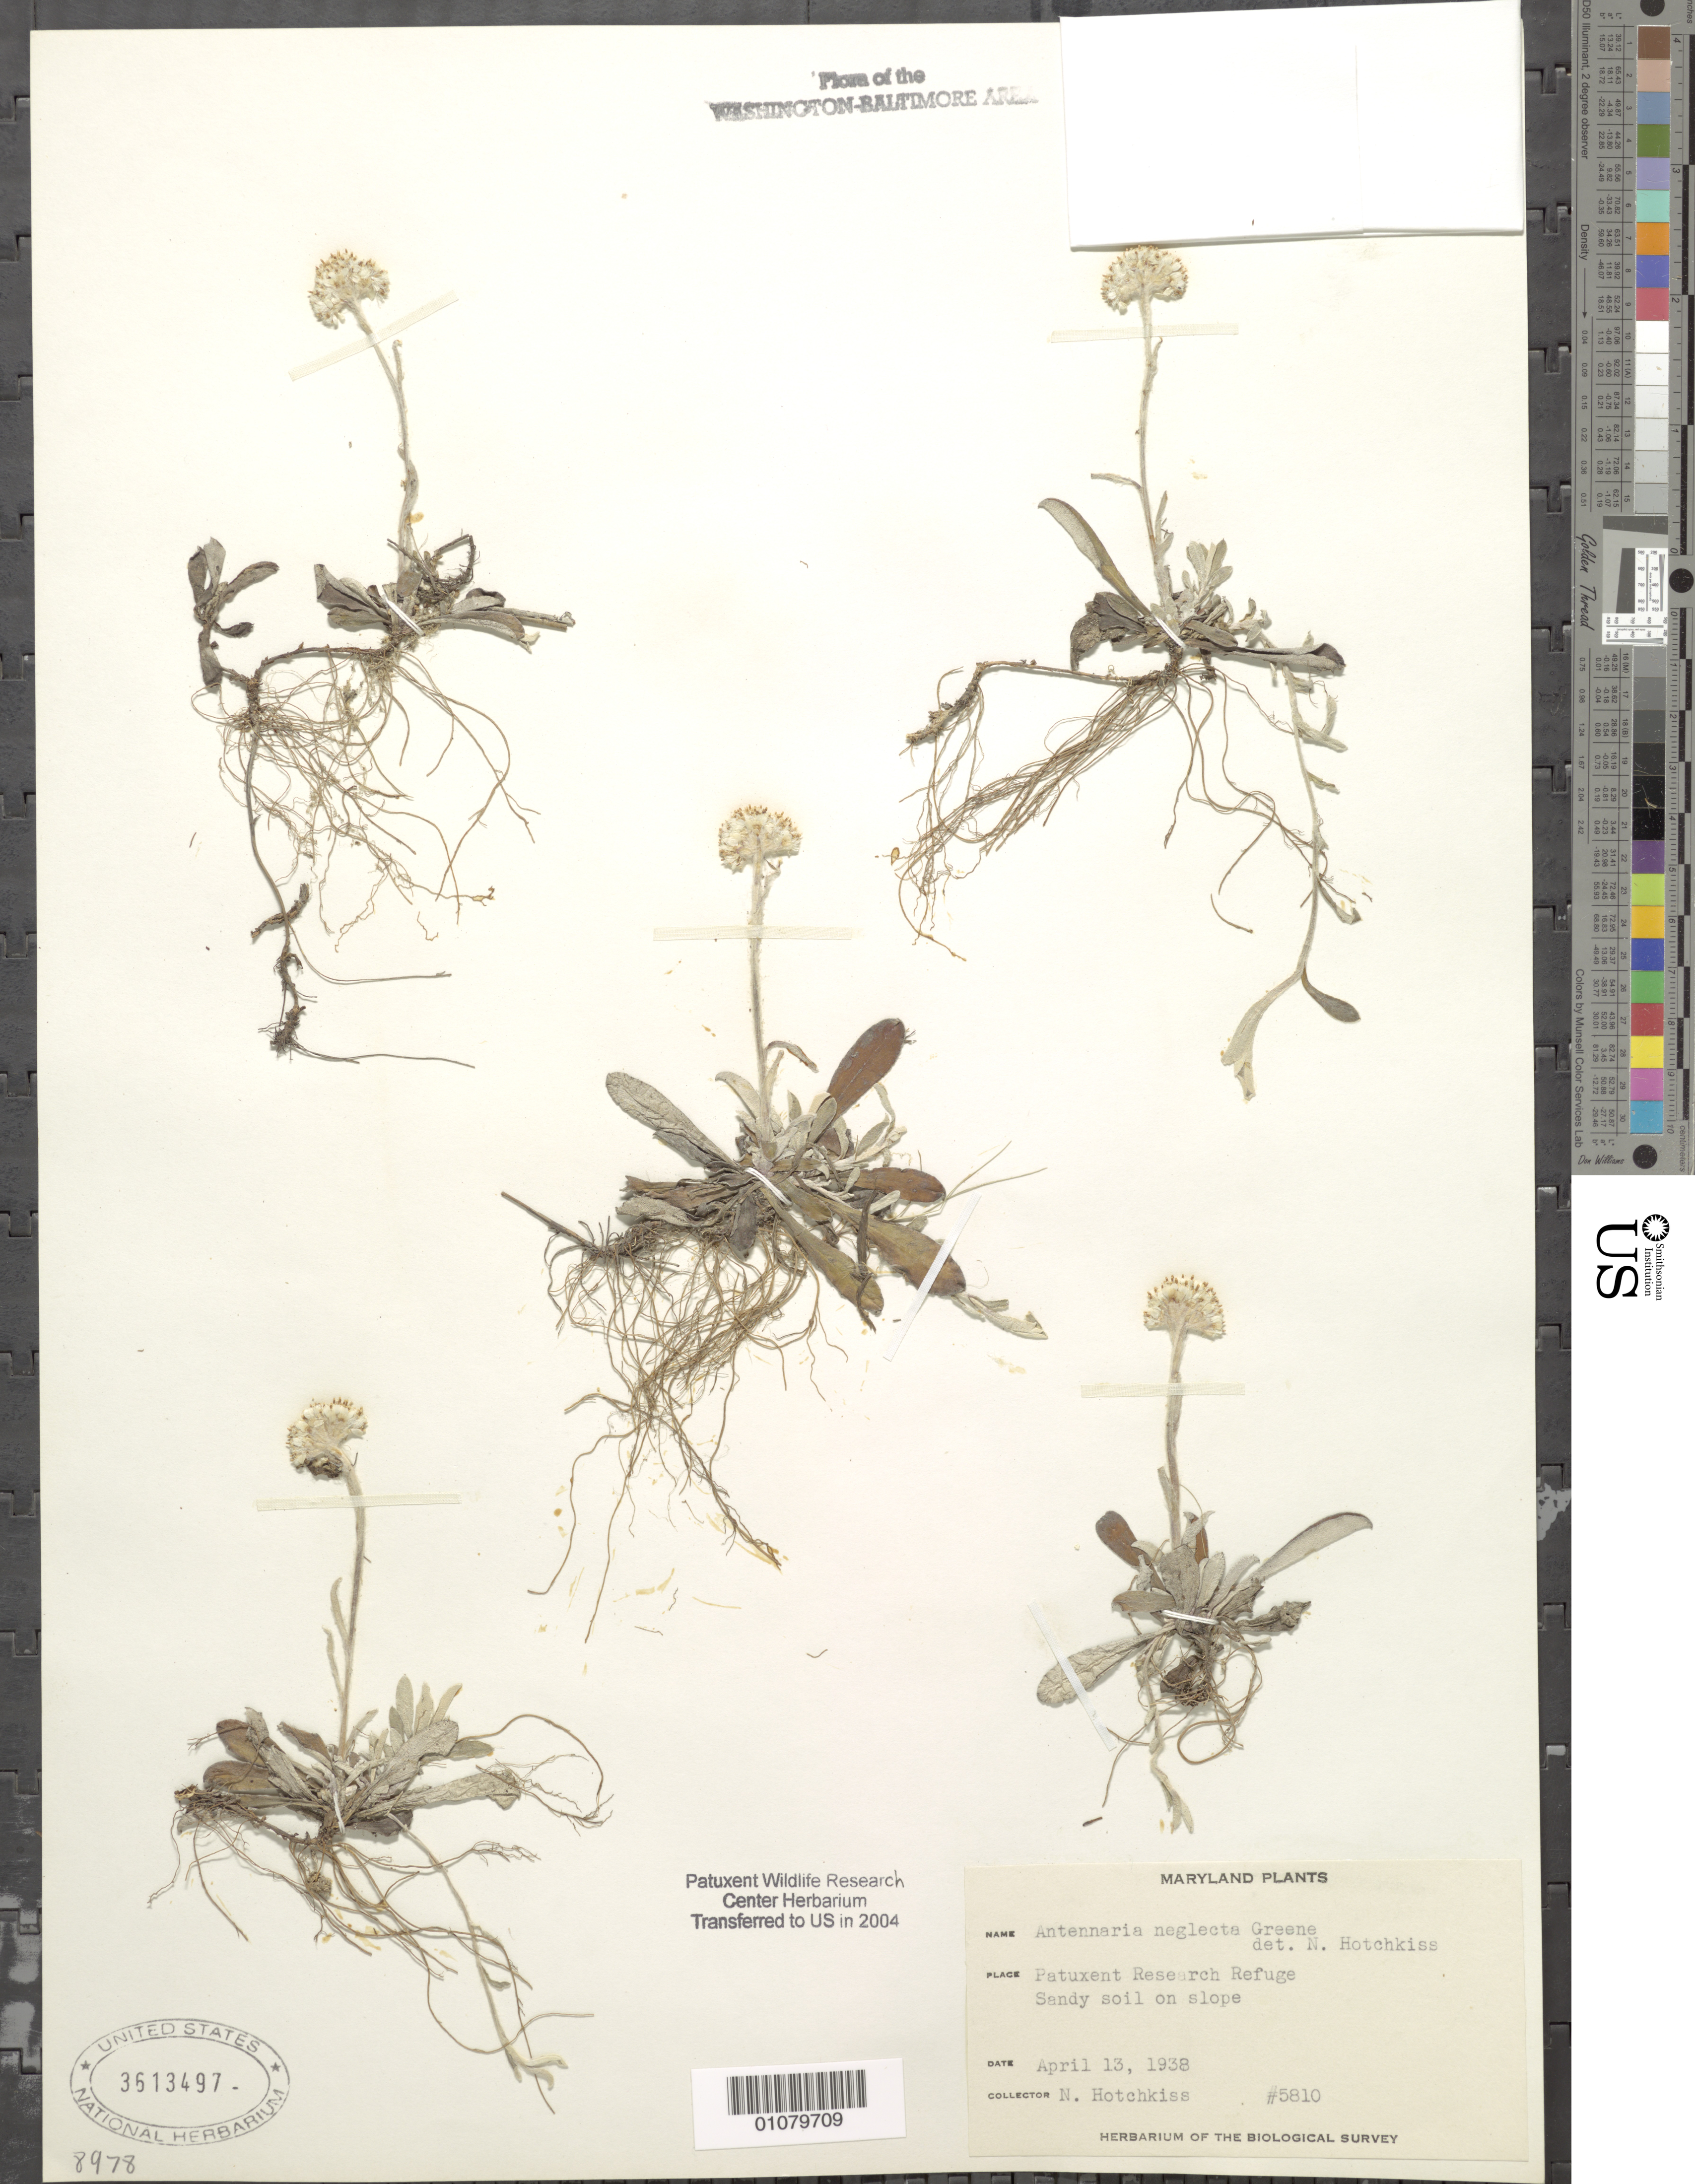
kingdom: Plantae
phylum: Tracheophyta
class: Magnoliopsida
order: Asterales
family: Asteraceae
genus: Antennaria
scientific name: Antennaria neglecta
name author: Greene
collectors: N. Hotchkiss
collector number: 5810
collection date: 1938-04-13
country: United States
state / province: Maryland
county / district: Prince George's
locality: Patuxent Wildlife Refuge.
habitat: Sandy soil on slope.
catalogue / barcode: US 3613497